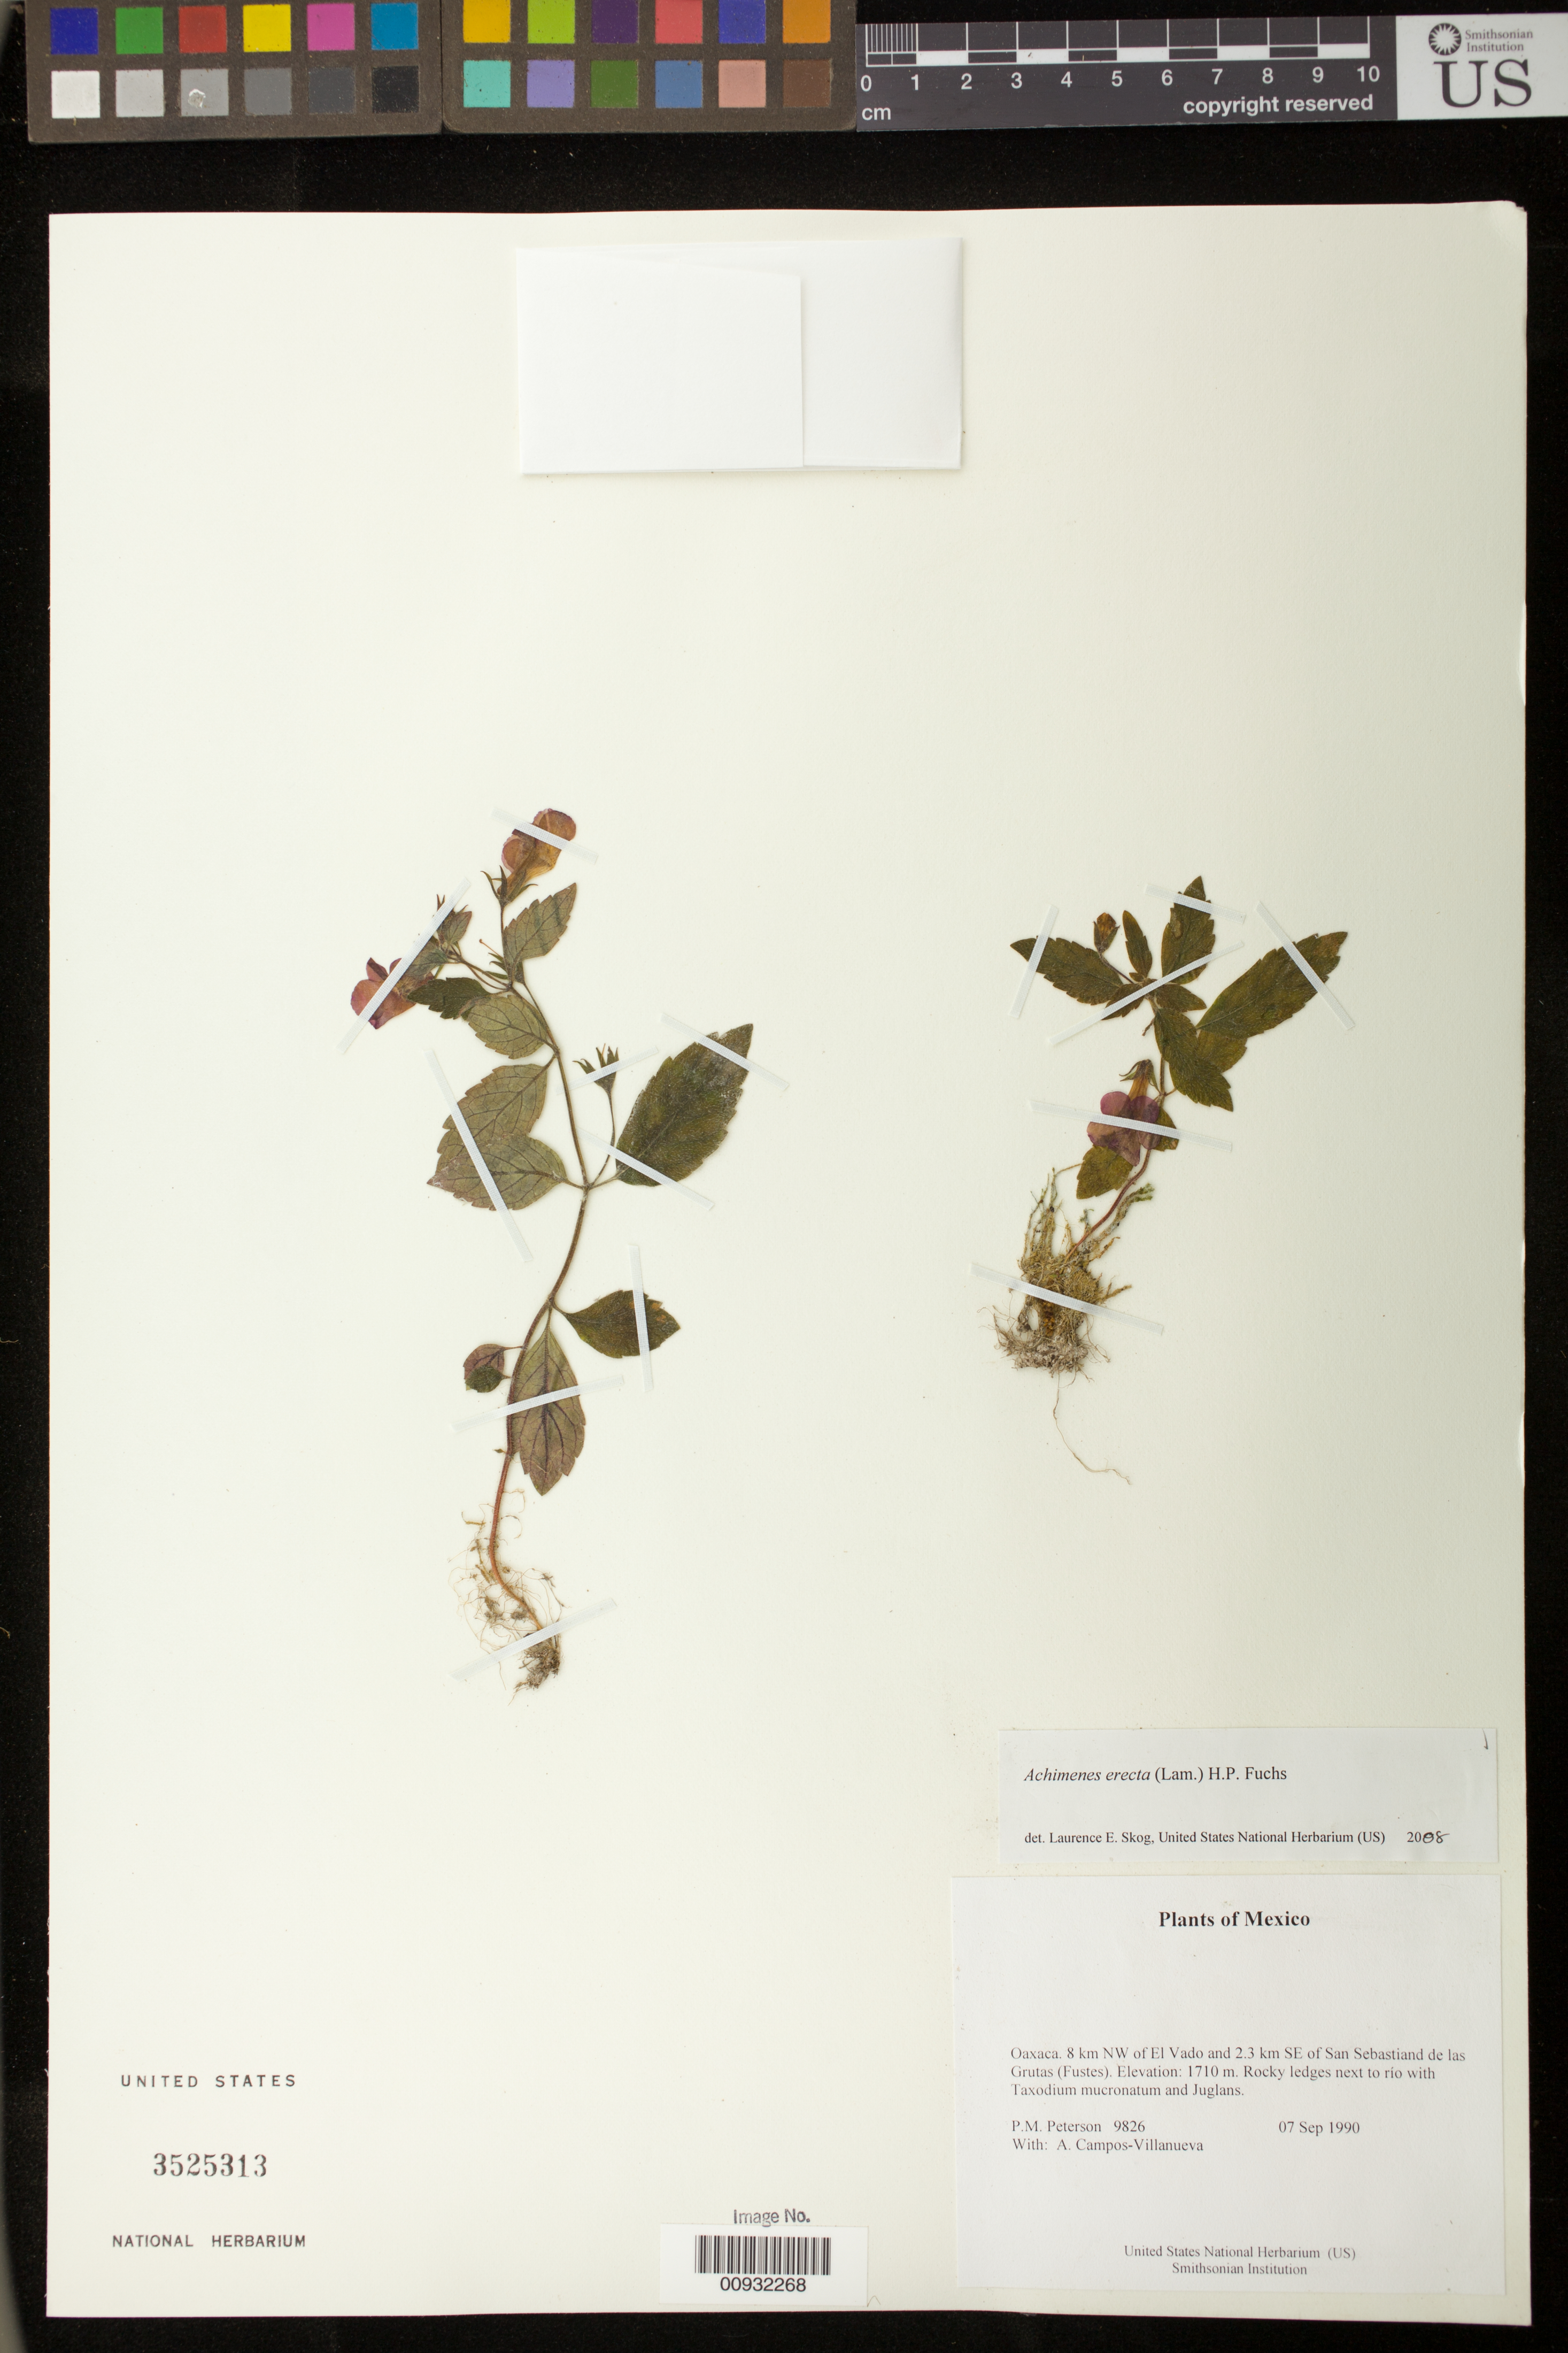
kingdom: Plantae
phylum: Tracheophyta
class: Magnoliopsida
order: Lamiales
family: Gesneriaceae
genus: Achimenes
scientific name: Achimenes erecta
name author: (Lam.) H.P. Fuchs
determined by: Skog, Laurence E.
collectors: P. M. Peterson & A. Campos-Villanueva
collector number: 09826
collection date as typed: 07 Sep 1990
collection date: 1990-09-07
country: Mexico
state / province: Oaxaca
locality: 8 km NW of El Vado and 2.3 km SE of San Sebastiand de las Grutas (Fustes).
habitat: Rocky ledges next to río with Taxodium mucronatum and Juglans.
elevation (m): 1710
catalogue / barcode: US 3525313